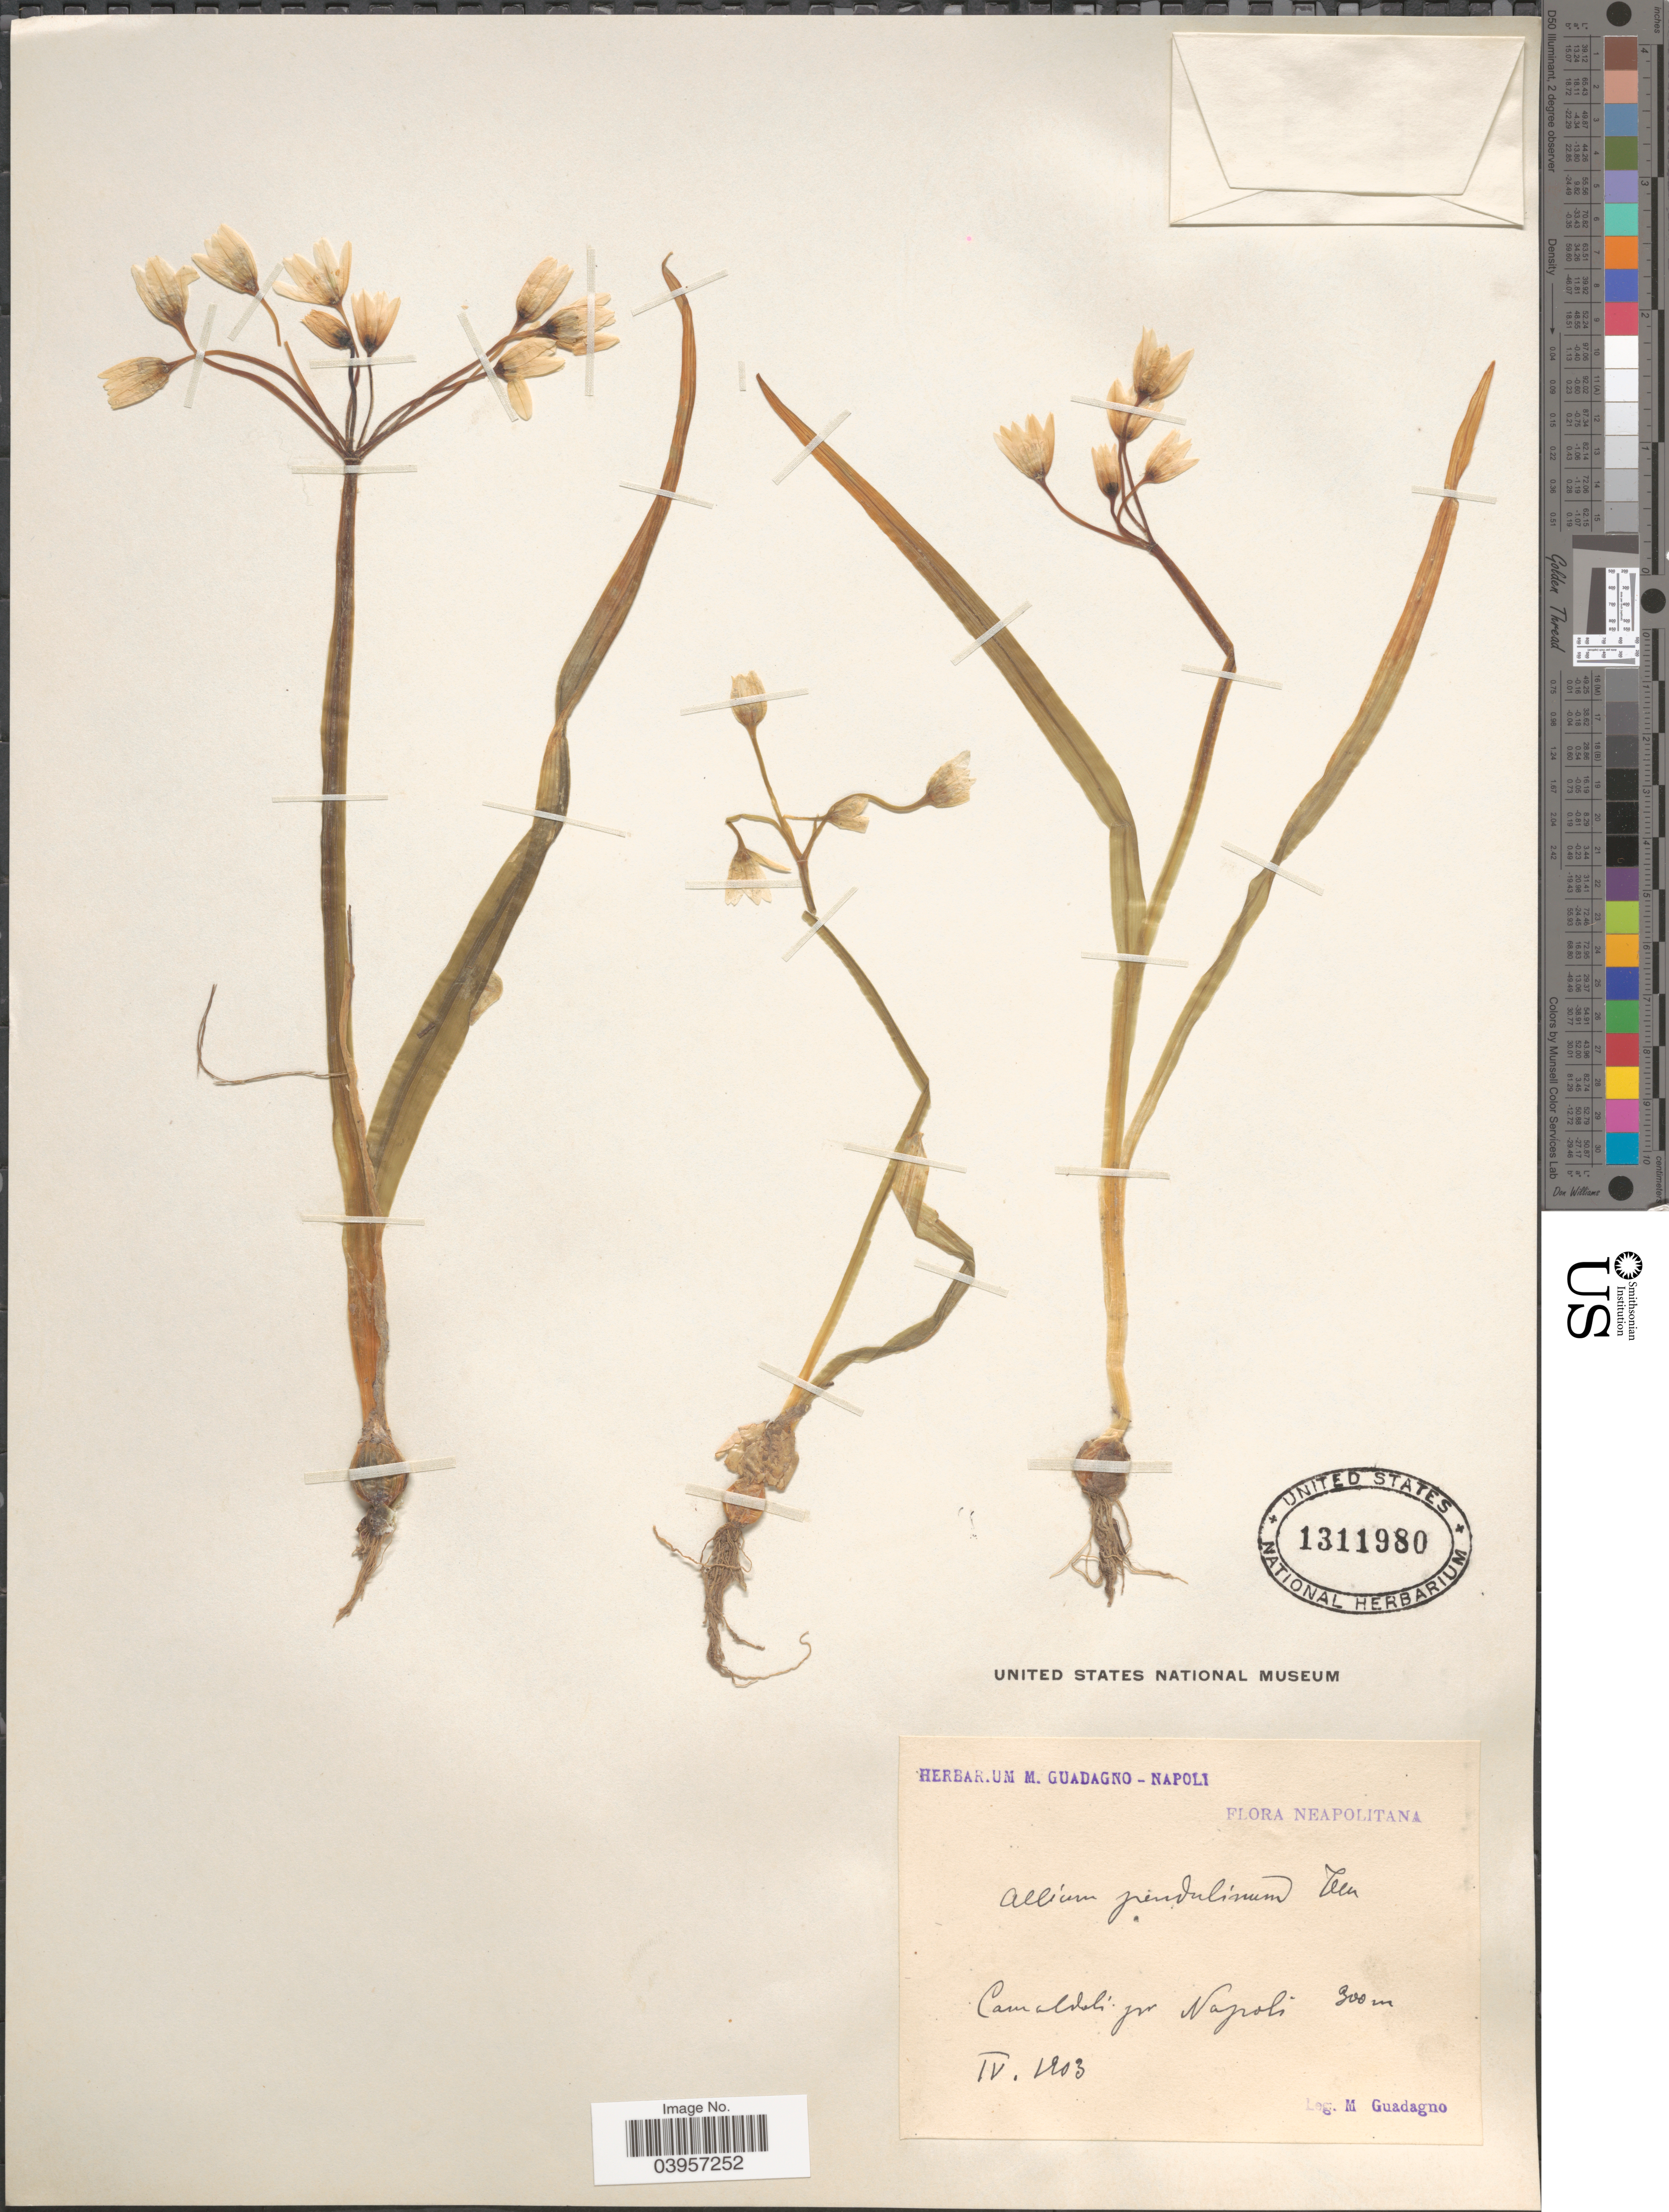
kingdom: Plantae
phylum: Tracheophyta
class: Liliopsida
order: Asparagales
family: Amaryllidaceae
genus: Allium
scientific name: Allium pendulinum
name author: Ten.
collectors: M. Guadagno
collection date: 1903-04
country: Italy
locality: Neapolitana. Camaldoli. pr Napoli.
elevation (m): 300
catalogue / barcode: US 1311980